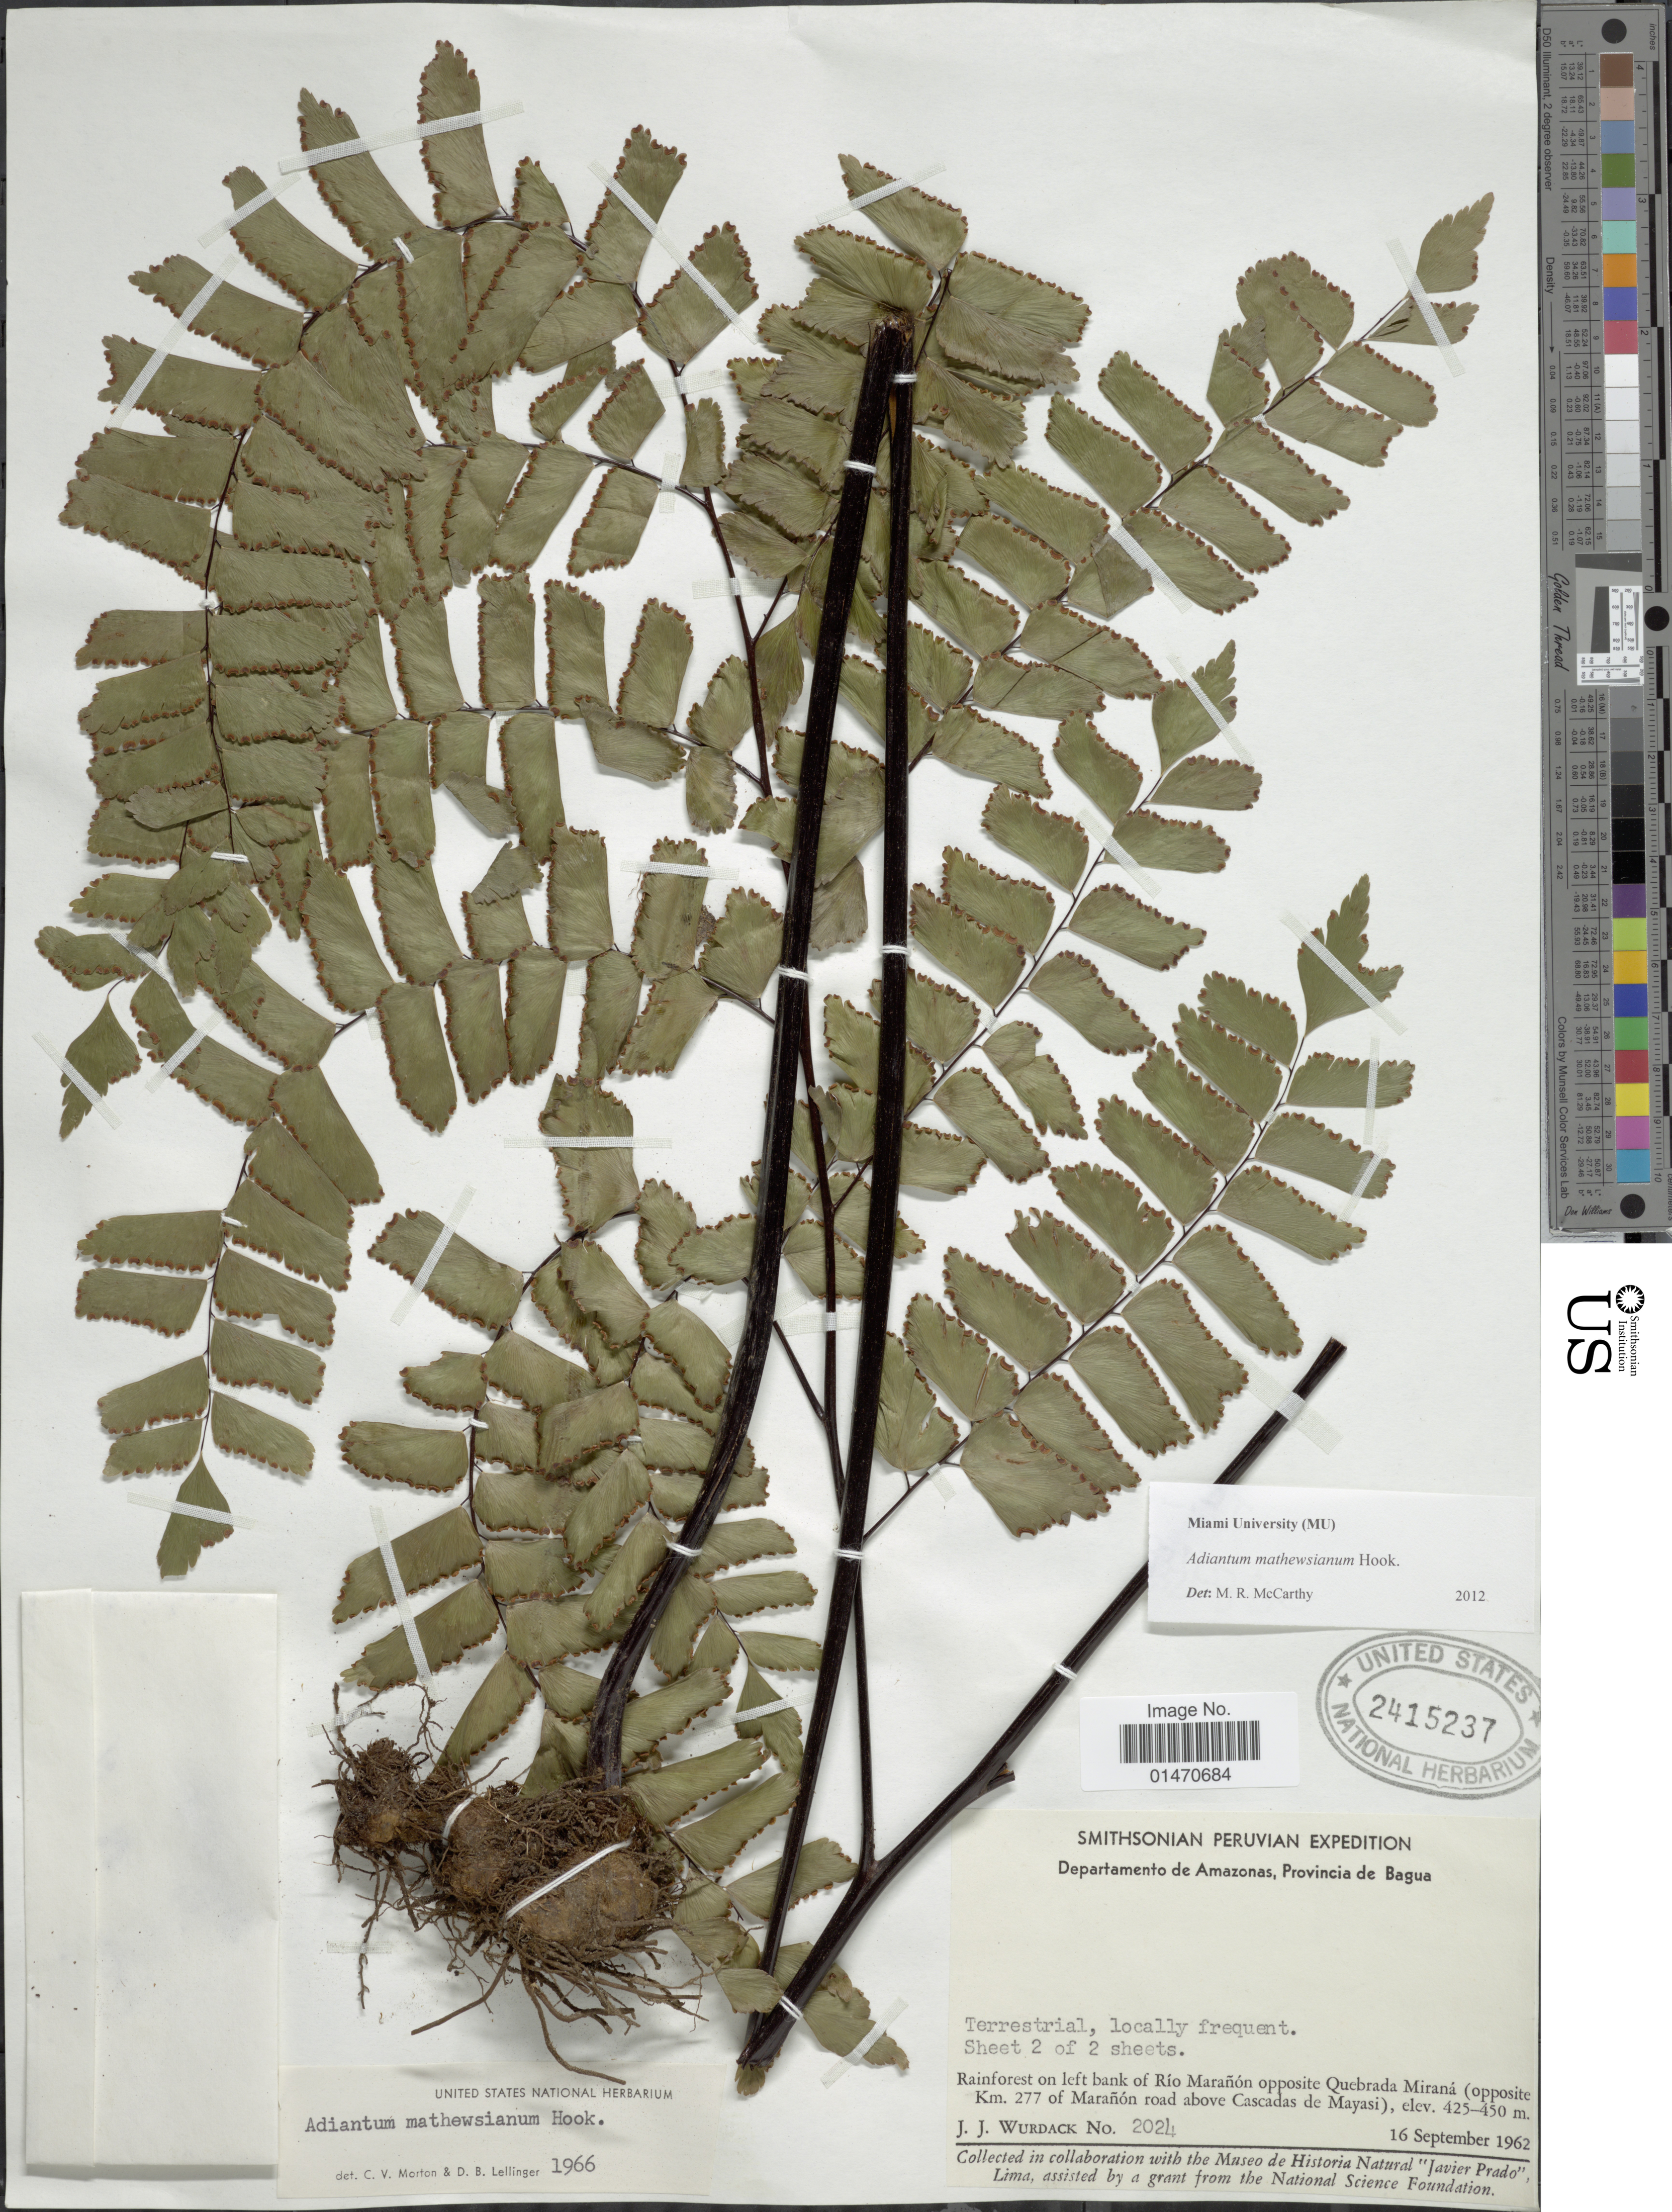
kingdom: Plantae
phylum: Tracheophyta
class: Polypodiopsida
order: Polypodiales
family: Pteridaceae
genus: Adiantum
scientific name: Adiantum mathewsianum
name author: Hook.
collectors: J. J. Wurdack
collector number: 2024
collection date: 1962-09-16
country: Peru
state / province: Amazonas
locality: Departamento de Amazonas, Provincia de Bagua, Rainforest on left bank of Rio Maranon opposite Quebrada Miraná(opposite km 277 of Maranon road above Cascadas de Mayasi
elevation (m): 425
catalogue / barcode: US 2415237